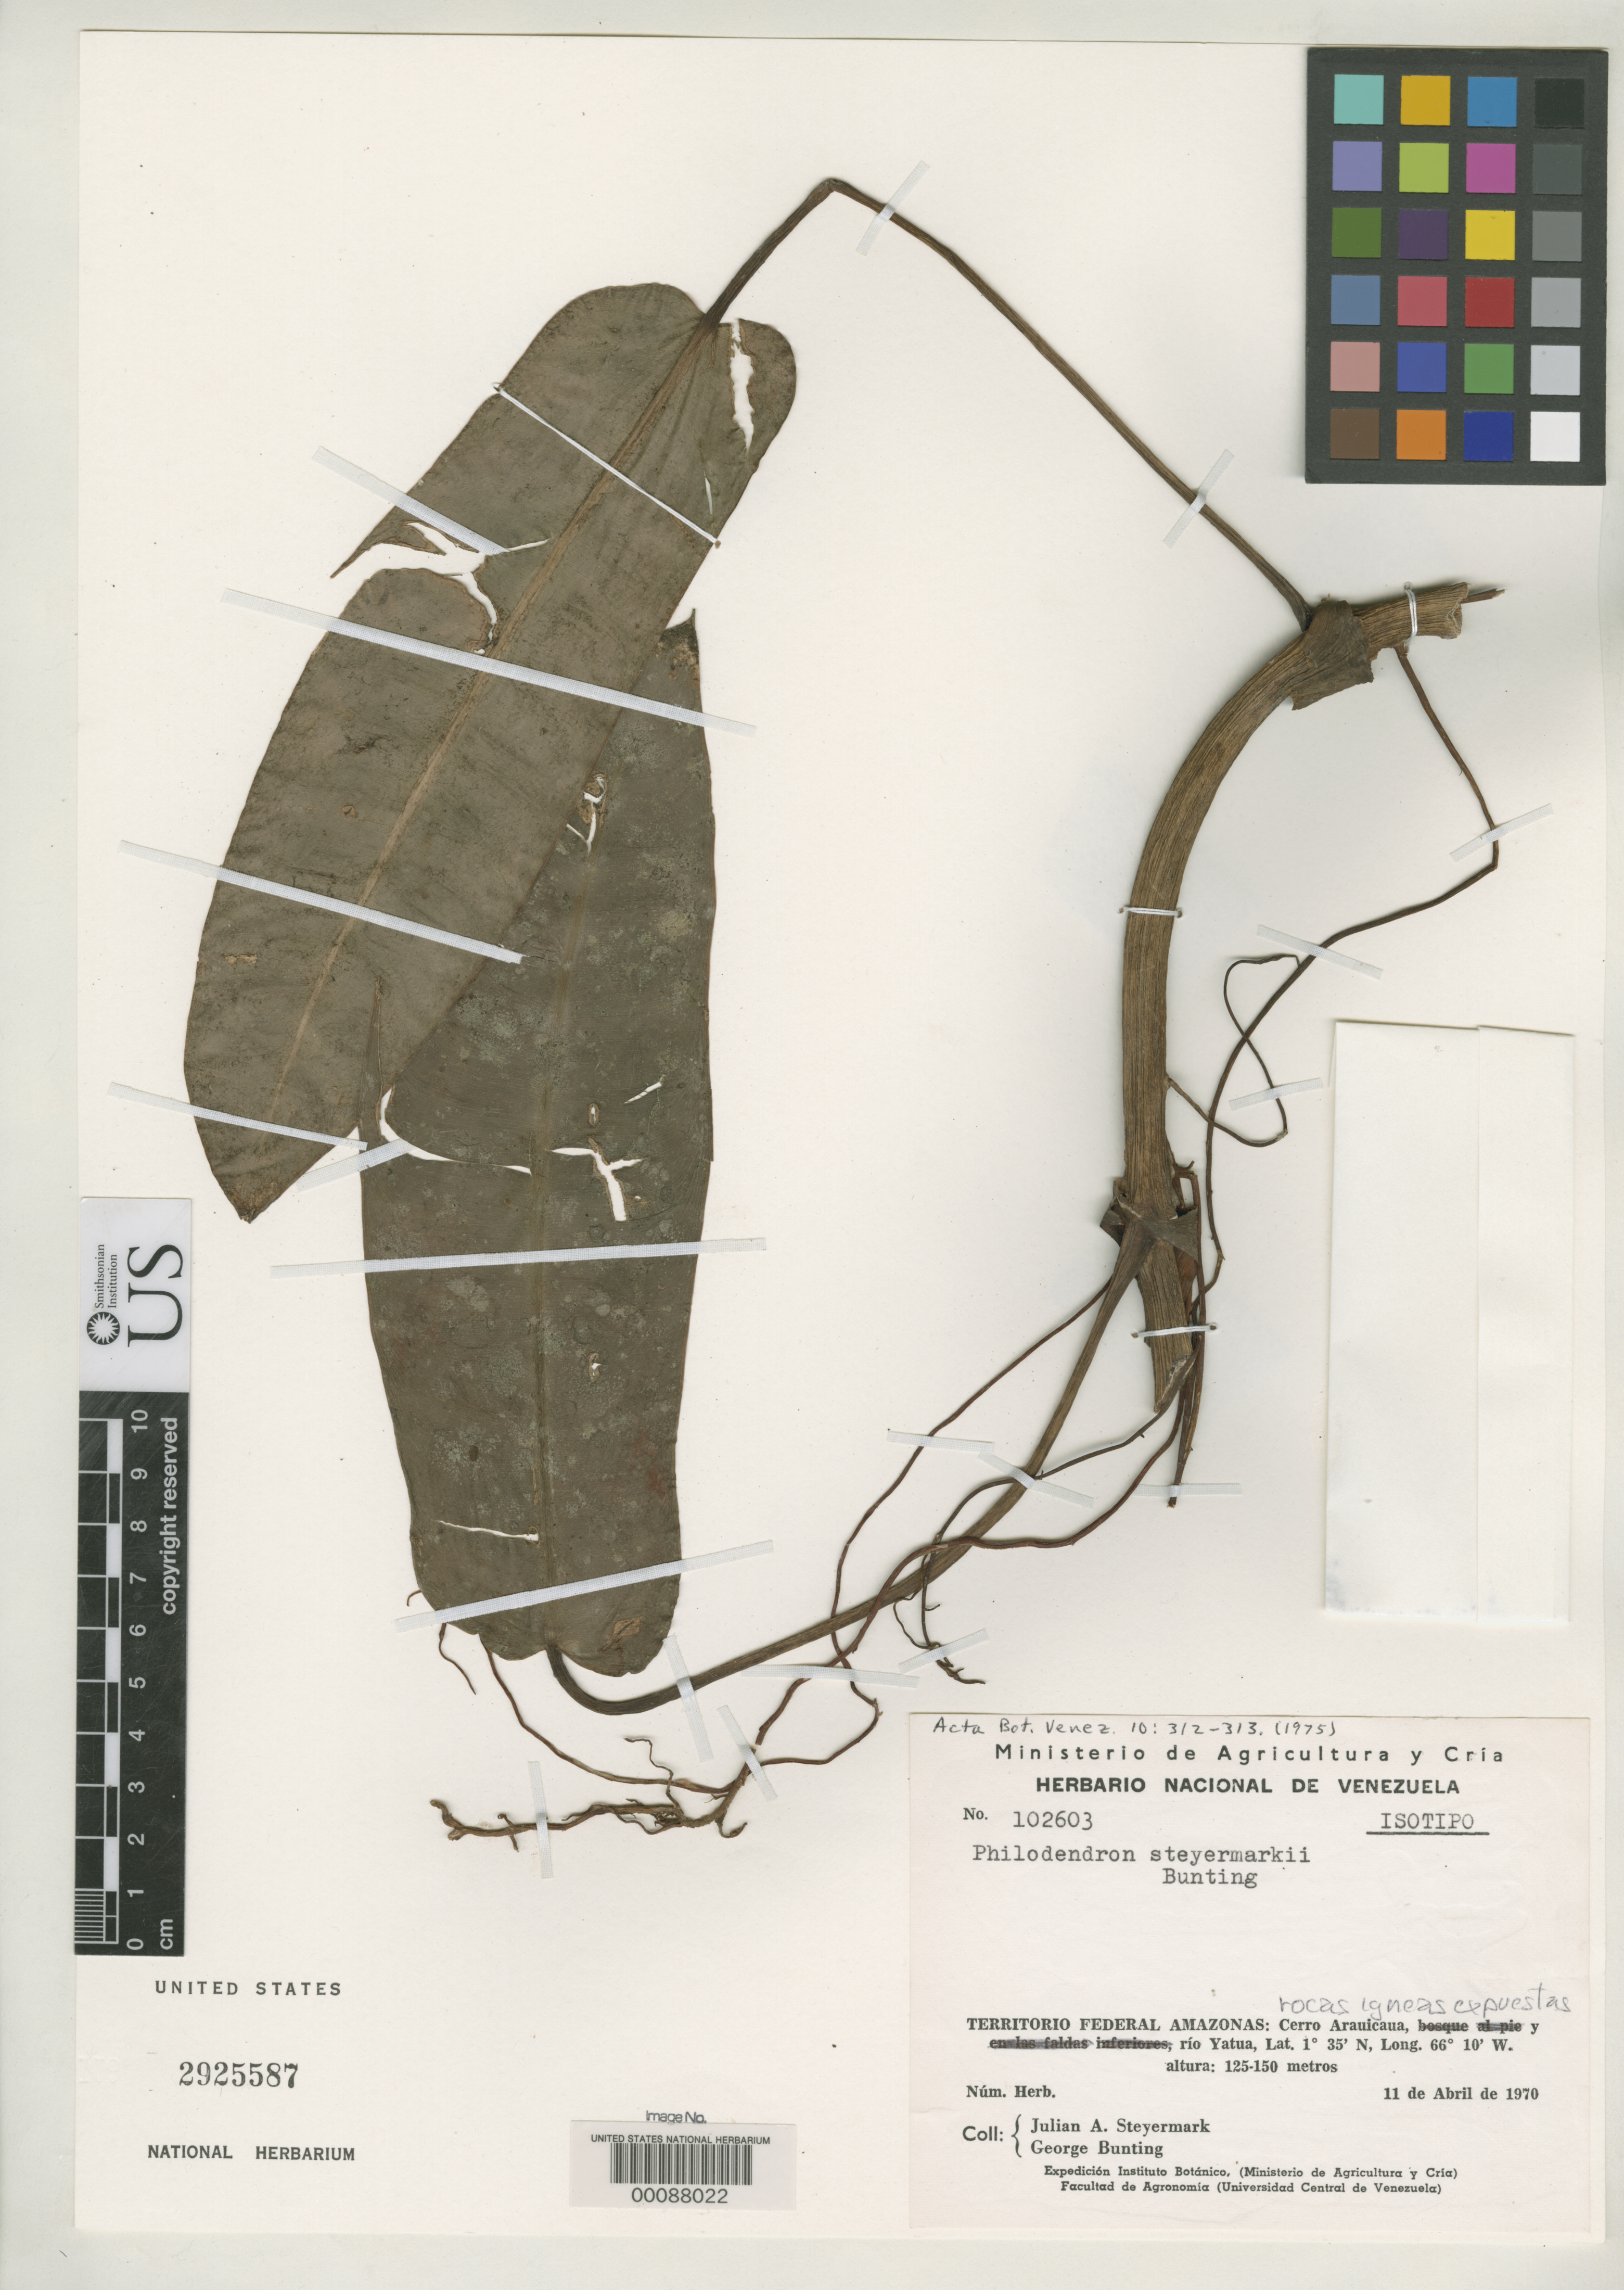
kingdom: Plantae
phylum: Tracheophyta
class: Liliopsida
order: Alismatales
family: Araceae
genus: Philodendron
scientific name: Philodendron steyermarkii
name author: G.S. Bunting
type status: Isotype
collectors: J. Steyermark & G. S. Bunting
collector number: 102603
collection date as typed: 11 Apr 1970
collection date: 1970-04-11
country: Venezuela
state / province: Amazonas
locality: Cerro Arauicaua.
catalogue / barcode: US 2925587